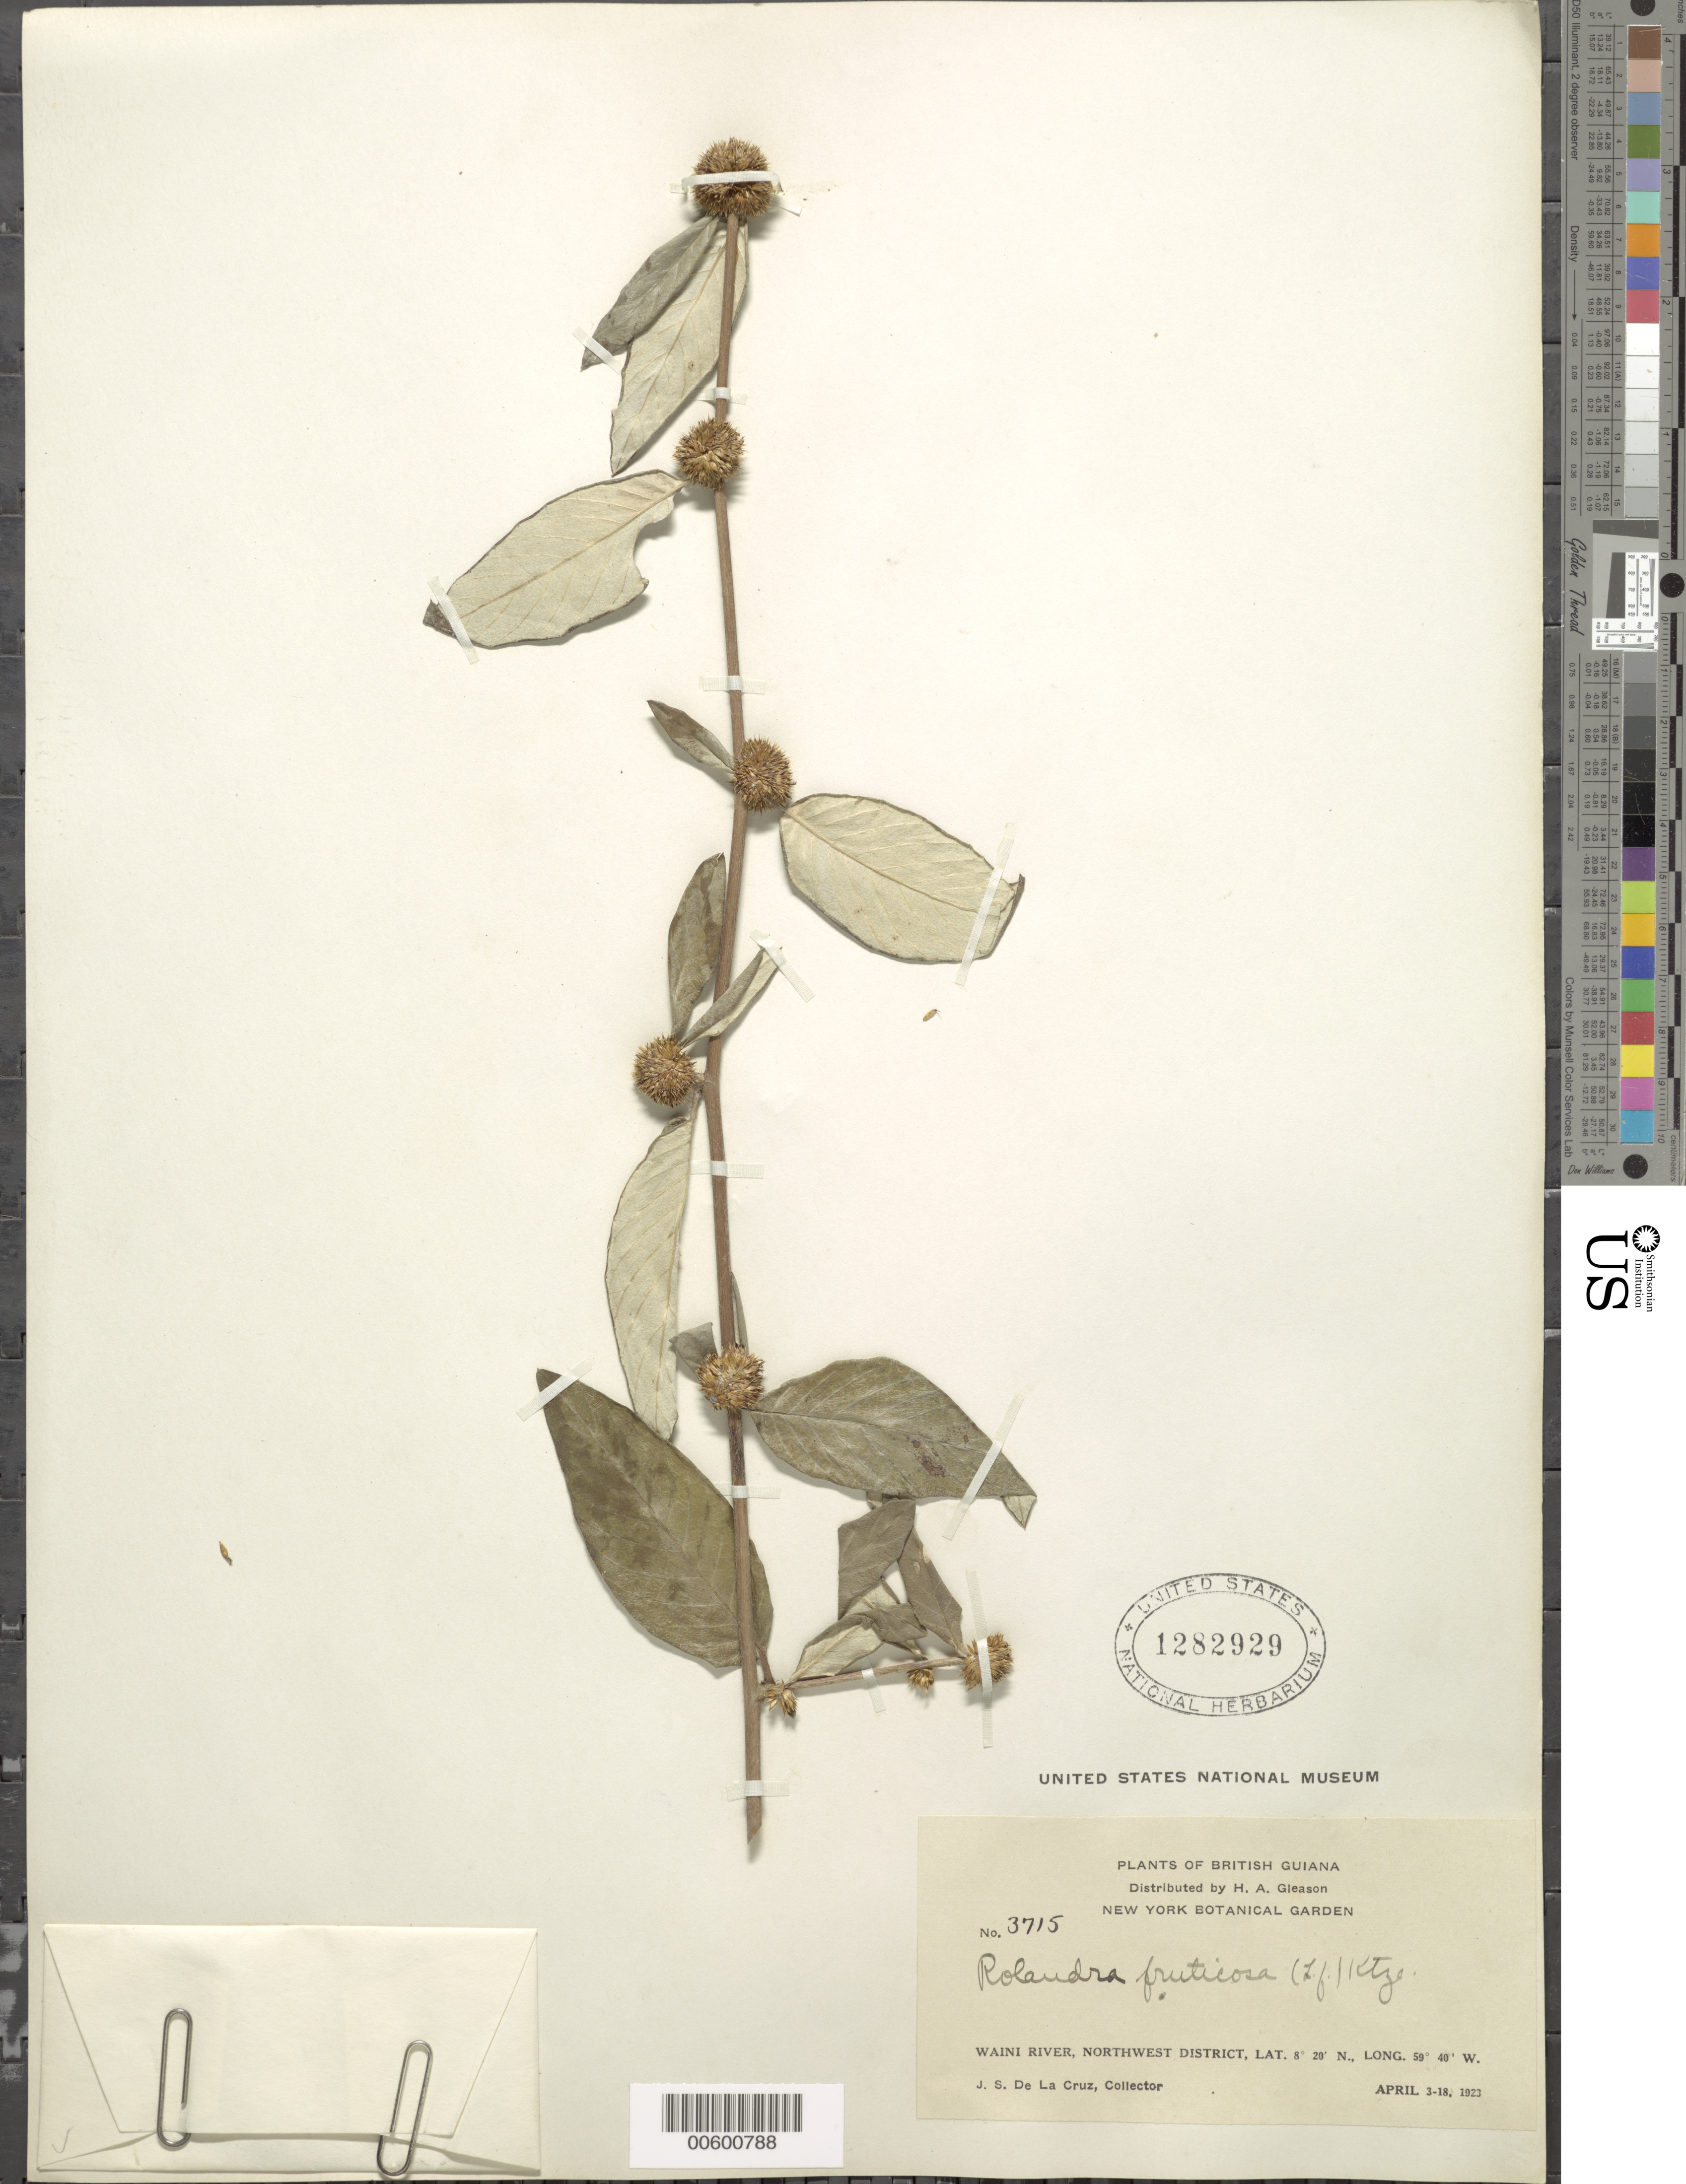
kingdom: Plantae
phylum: Tracheophyta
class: Magnoliopsida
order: Asterales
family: Asteraceae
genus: Rolandra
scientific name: Rolandra fruticosa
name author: (L.) Kuntze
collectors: J. S. de la Cruz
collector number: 3715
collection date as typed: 3-Apr-23 to 18-Apr-23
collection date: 1923-04-03/1923-04-18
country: Guyana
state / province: Barima-Waini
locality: Waini R., NW District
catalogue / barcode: US 1282929